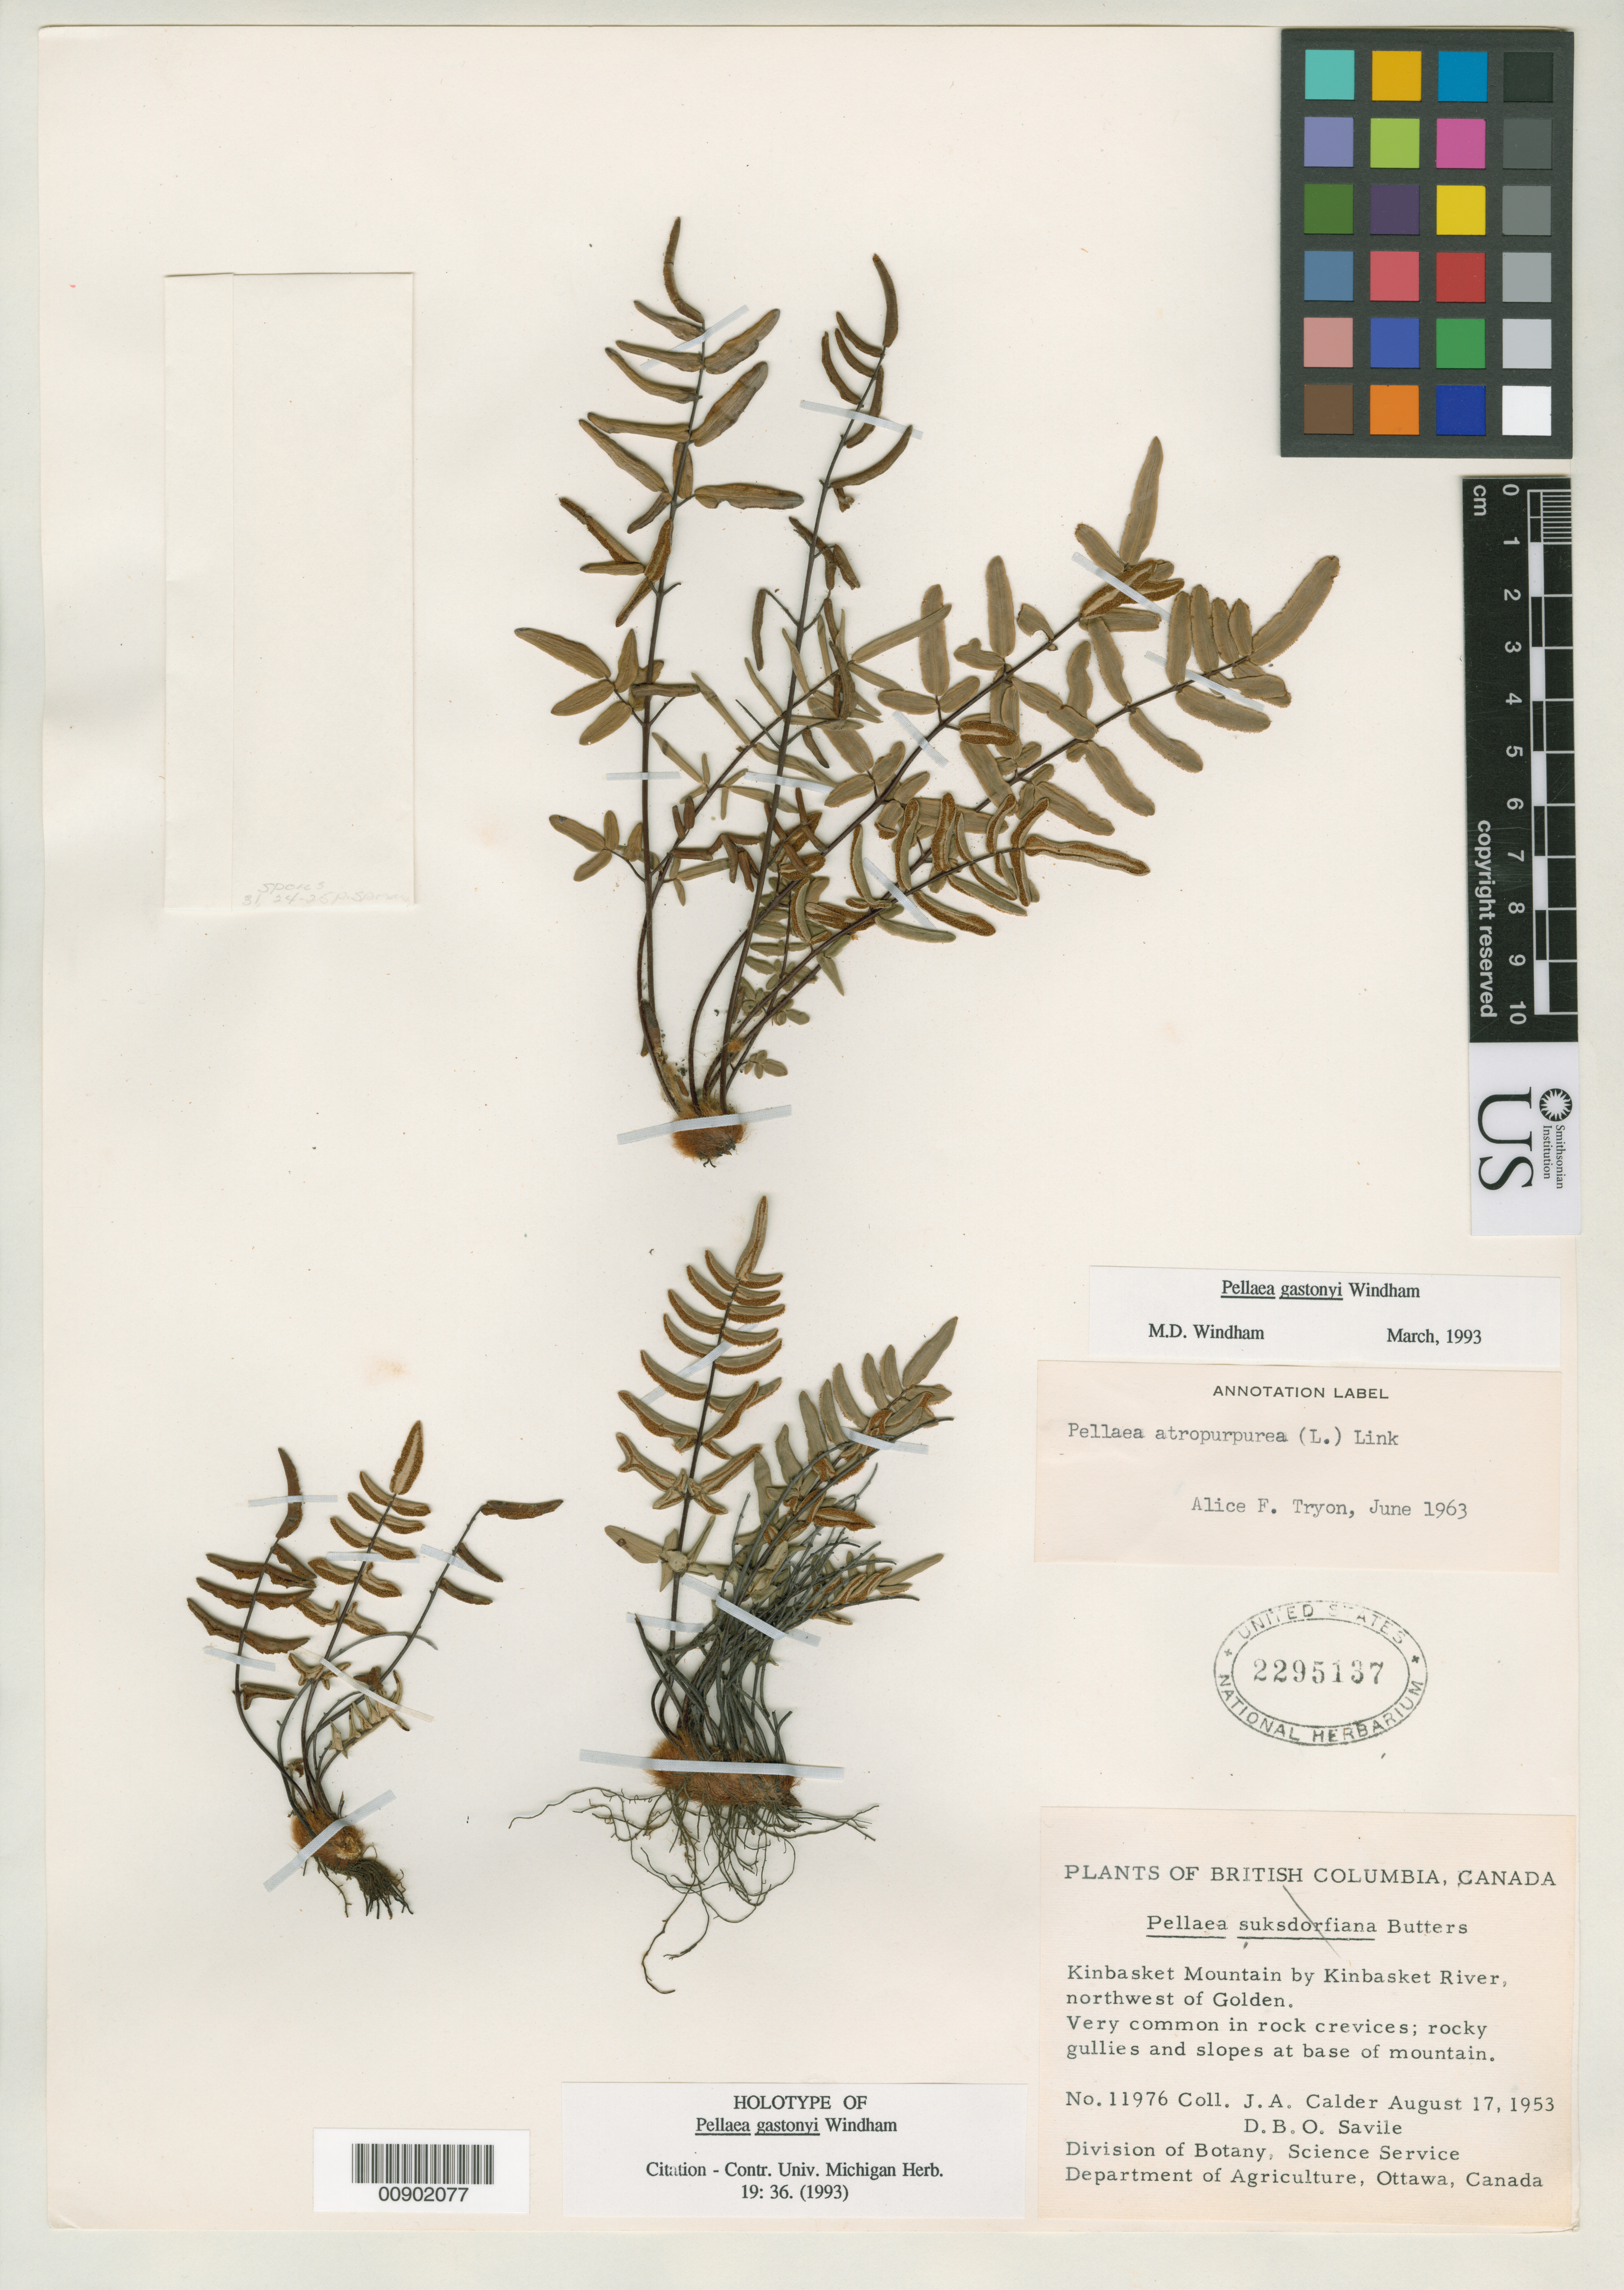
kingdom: Plantae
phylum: Tracheophyta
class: Polypodiopsida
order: Polypodiales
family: Pteridaceae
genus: Pellaea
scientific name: Pellaea gastonyi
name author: Windham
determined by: Windham, M. D., (UT)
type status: Holotype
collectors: J. A. Calder & D. Savile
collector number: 11976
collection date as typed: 17 Aug 1953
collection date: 1953-08-17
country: Canada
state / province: British Columbia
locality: Kinbasket Mountain by Kinbasket River, northwest of Golden.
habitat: Very common in rock crevices; rocky gullies and slopes at base of mountain.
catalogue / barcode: US 2295137